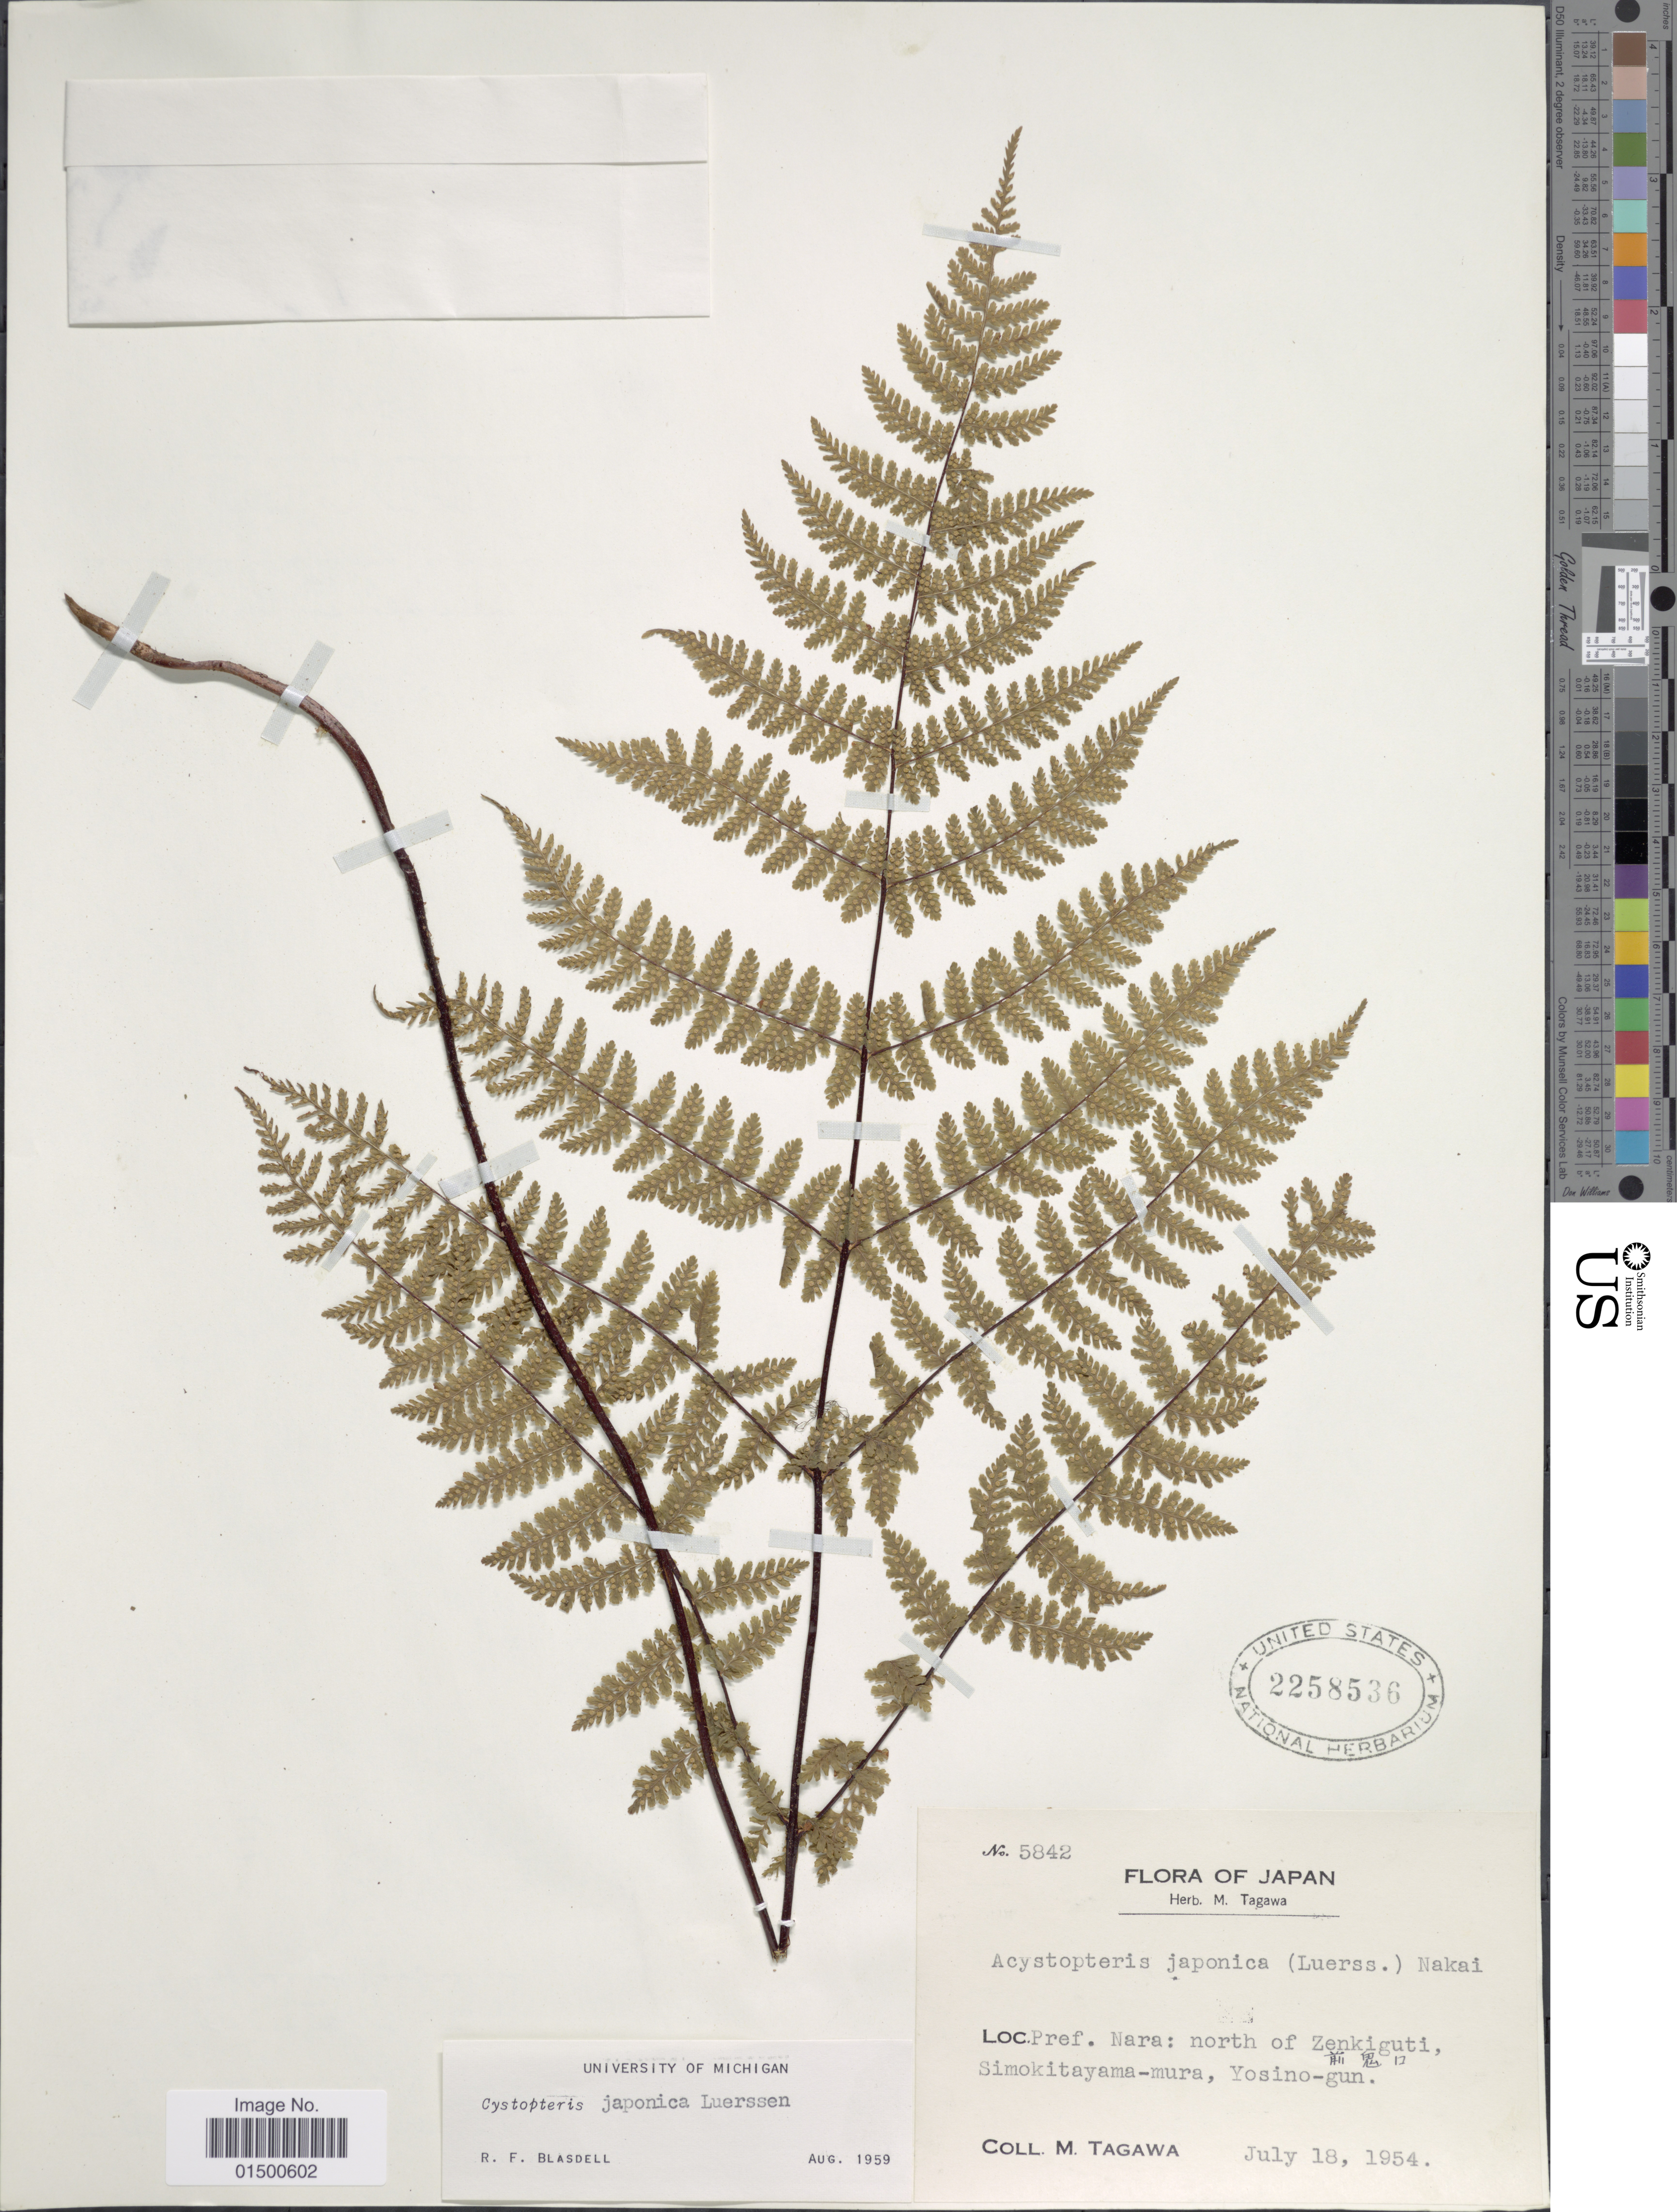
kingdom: Plantae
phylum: Tracheophyta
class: Polypodiopsida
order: Polypodiales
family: Cystopteridaceae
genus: Acystopteris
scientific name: Acystopteris japonica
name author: (Luerss.) K.M. Nakai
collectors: M. Tagawa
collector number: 5842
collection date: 1954-07-18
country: Japan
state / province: Nara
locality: North of Zenkiguti, Simokitayama-mura, Yosino-gun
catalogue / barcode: US 2258536